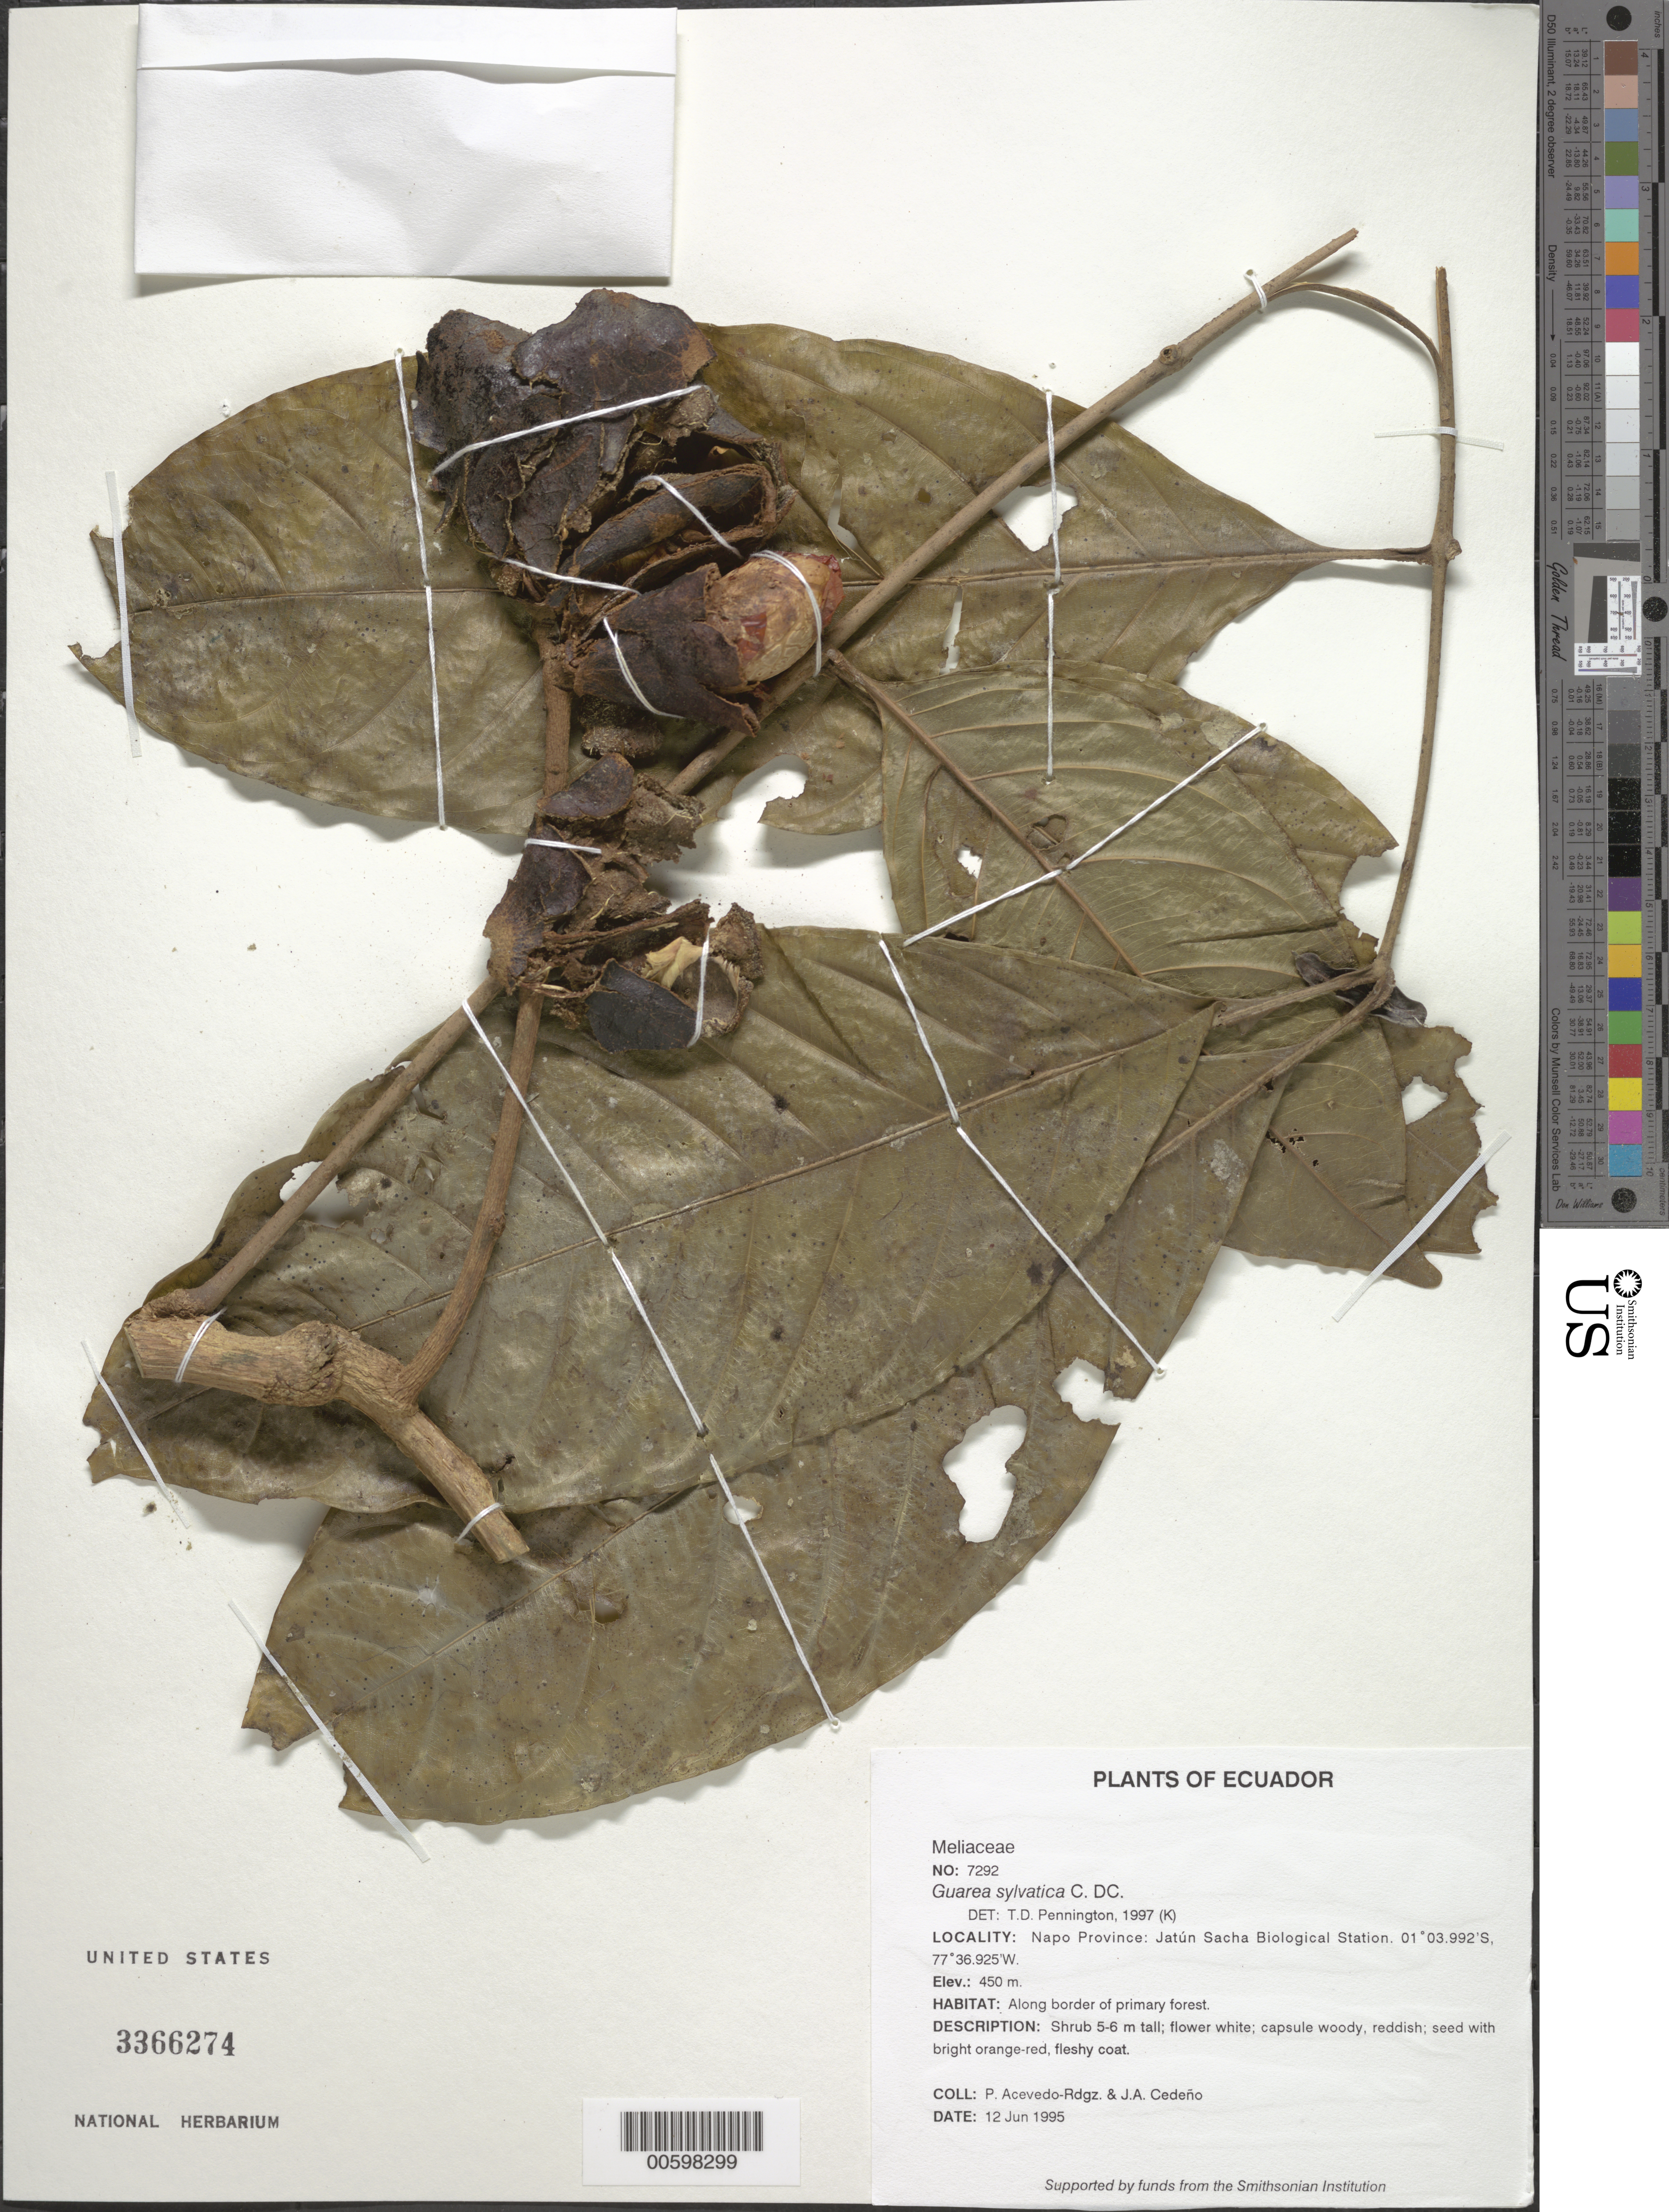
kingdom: Plantae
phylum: Tracheophyta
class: Magnoliopsida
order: Sapindales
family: Meliaceae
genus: Guarea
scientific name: Guarea silvatica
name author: C. DC.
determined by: Pennington, T. D., (K)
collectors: P. Acevedo-Rodr. & J. A. Cedeño M.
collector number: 7292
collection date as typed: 12 Jun 1995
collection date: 1995-06-12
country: Ecuador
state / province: Napo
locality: Napo Province: Jatún Sacha Biological Station.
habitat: Along border of primary forest.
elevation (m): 450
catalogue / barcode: US 3366274